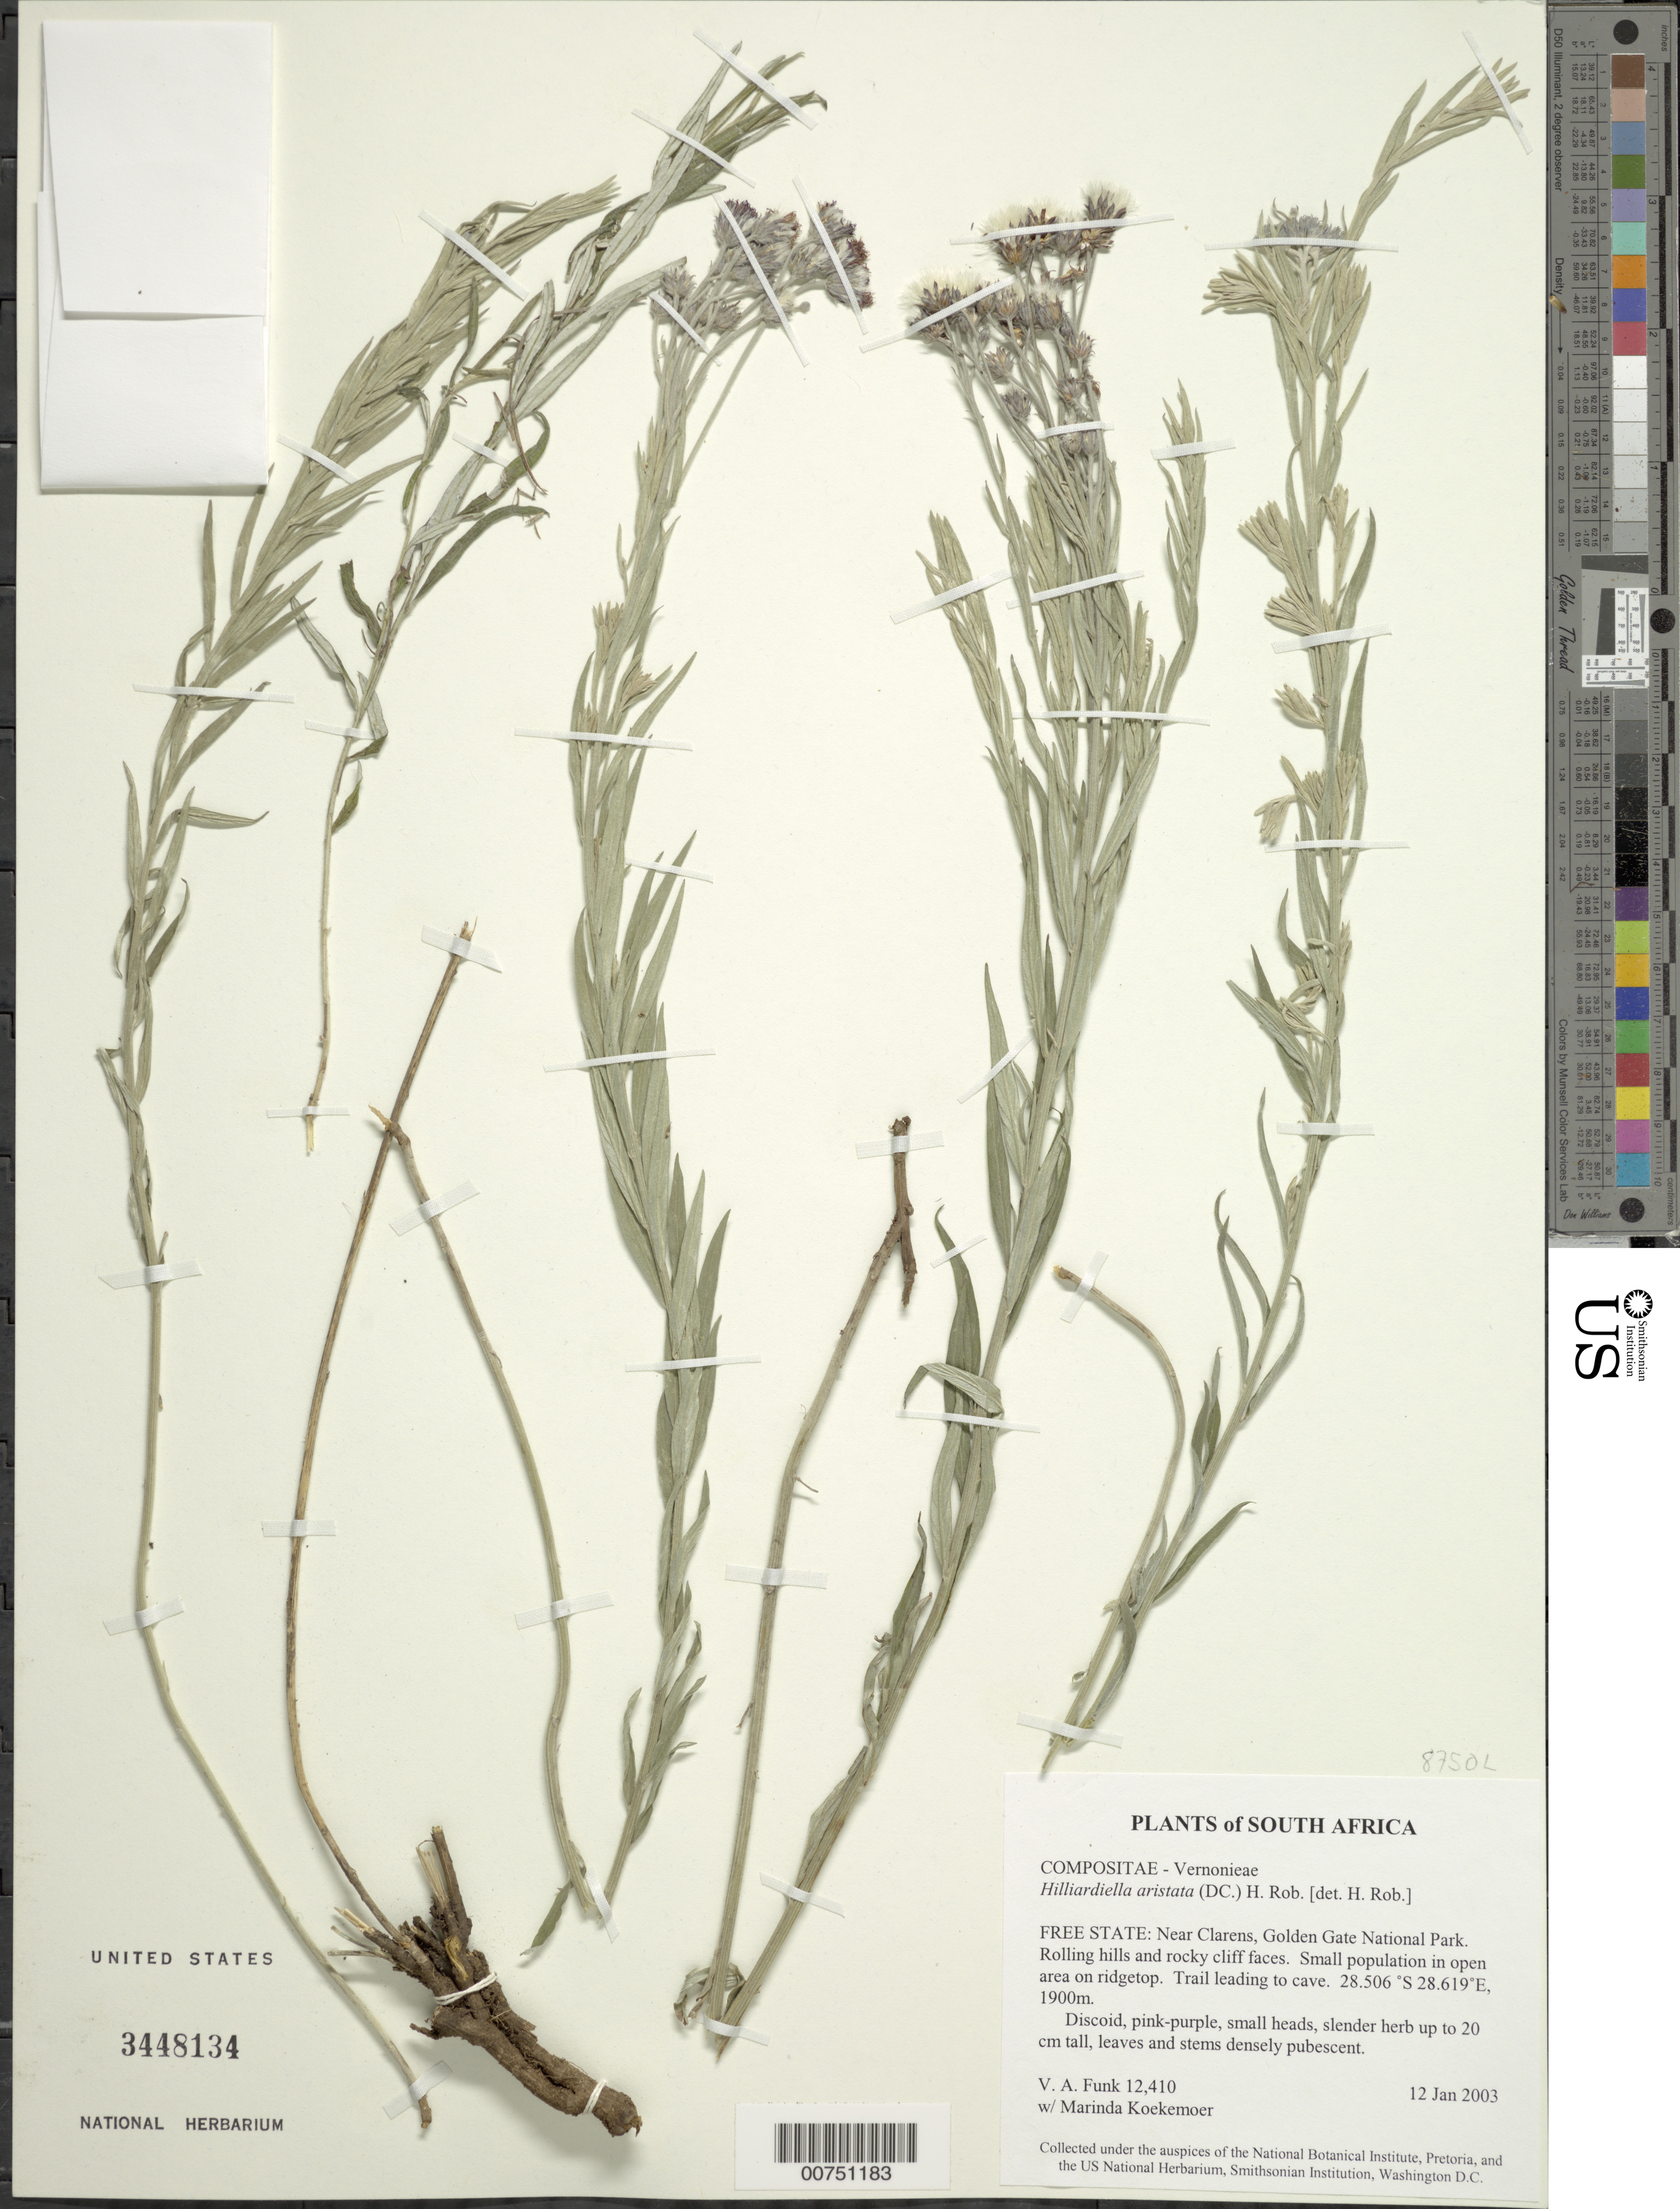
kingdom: Plantae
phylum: Tracheophyta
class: Magnoliopsida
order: Asterales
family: Asteraceae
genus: Hilliardiella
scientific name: Hilliardiella aristata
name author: (DC.) H. Rob.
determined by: Robinson, Harold E., (US)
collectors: V. Funk & M. Koekemoer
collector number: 12410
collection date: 2003-01-12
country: South Africa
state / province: Free State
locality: Clarens, Golden Gate National Park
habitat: Rolling hills and rocky cliff faces, open area near ridgetop, trail leading to cave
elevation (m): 1900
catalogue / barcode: US 3448134